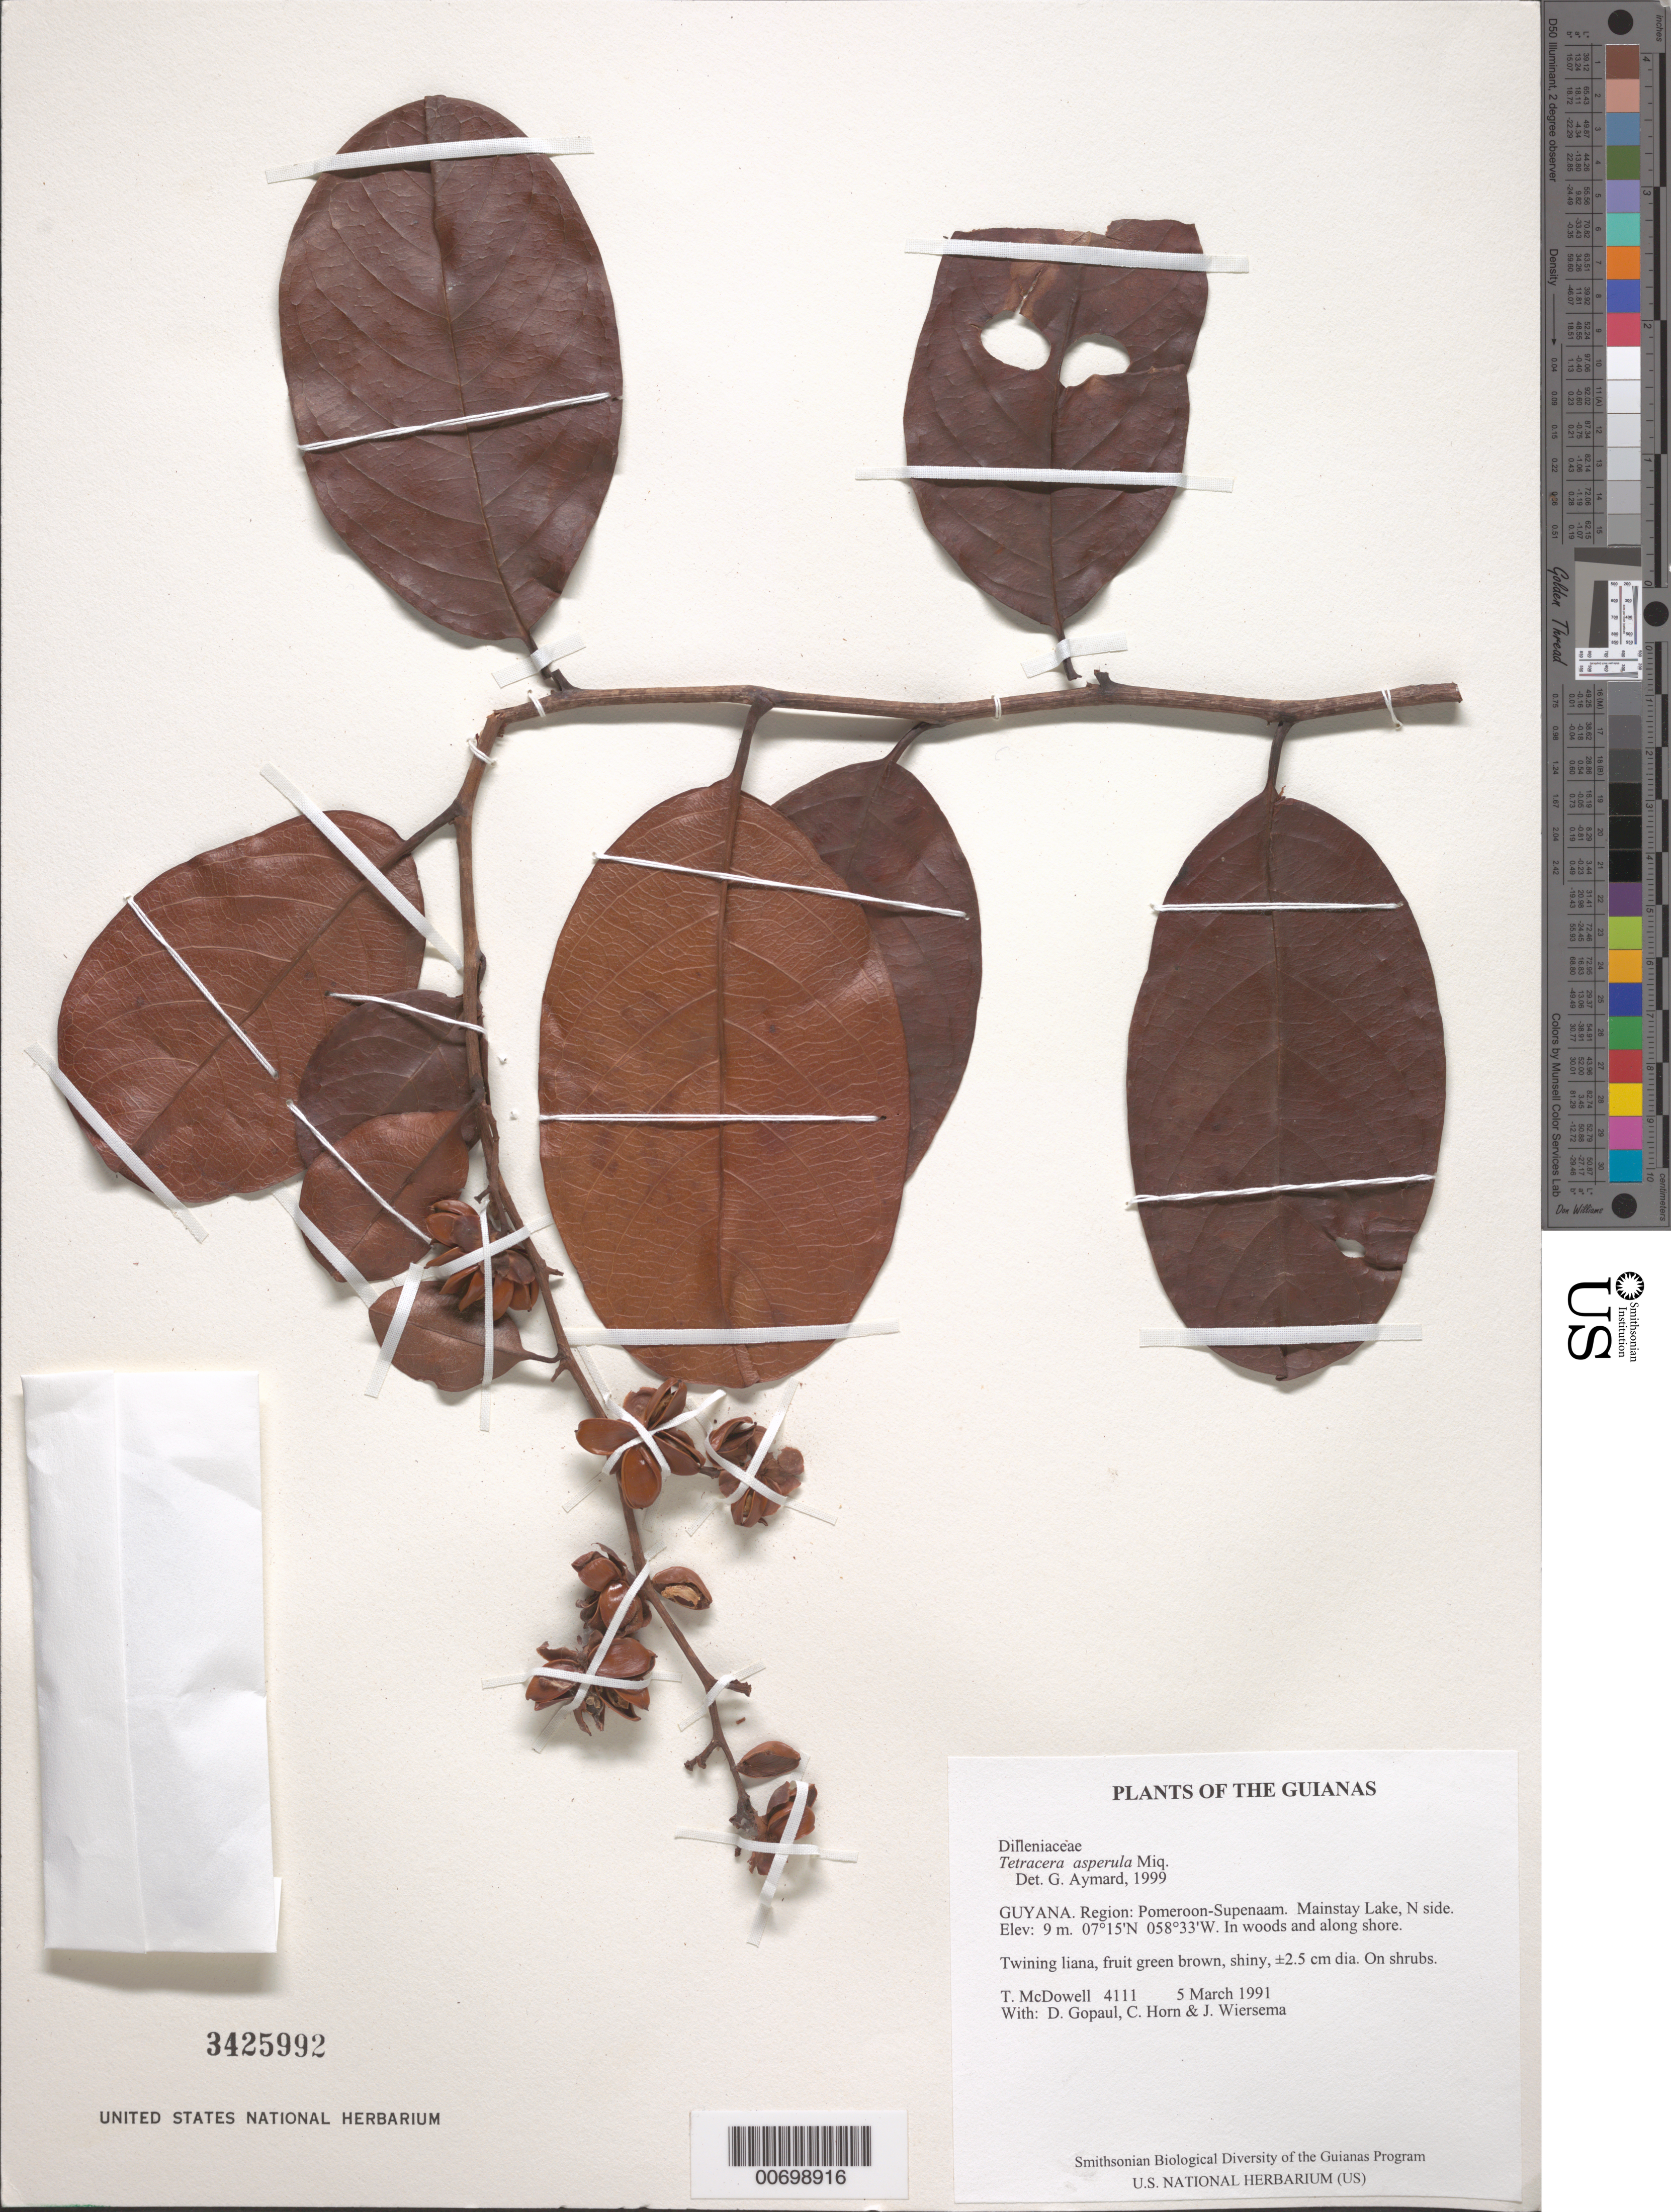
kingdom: Plantae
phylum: Tracheophyta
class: Magnoliopsida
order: Dilleniales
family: Dilleniaceae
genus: Tetracera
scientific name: Tetracera asperula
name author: Miq.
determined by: Aymard C., G. A., (PORT), Univ. Nac. Exp. de los Llanos Ezequiel Zamora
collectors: T. McDowell, D. Gopaul, C. N. Horn & J. H. Wiersema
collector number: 4111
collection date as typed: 5 March 1991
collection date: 1991-03-05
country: Guyana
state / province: Pomeroon-Supenaam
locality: Mainstay Lake, N side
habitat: In woods and along shore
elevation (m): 9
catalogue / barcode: US 3425992